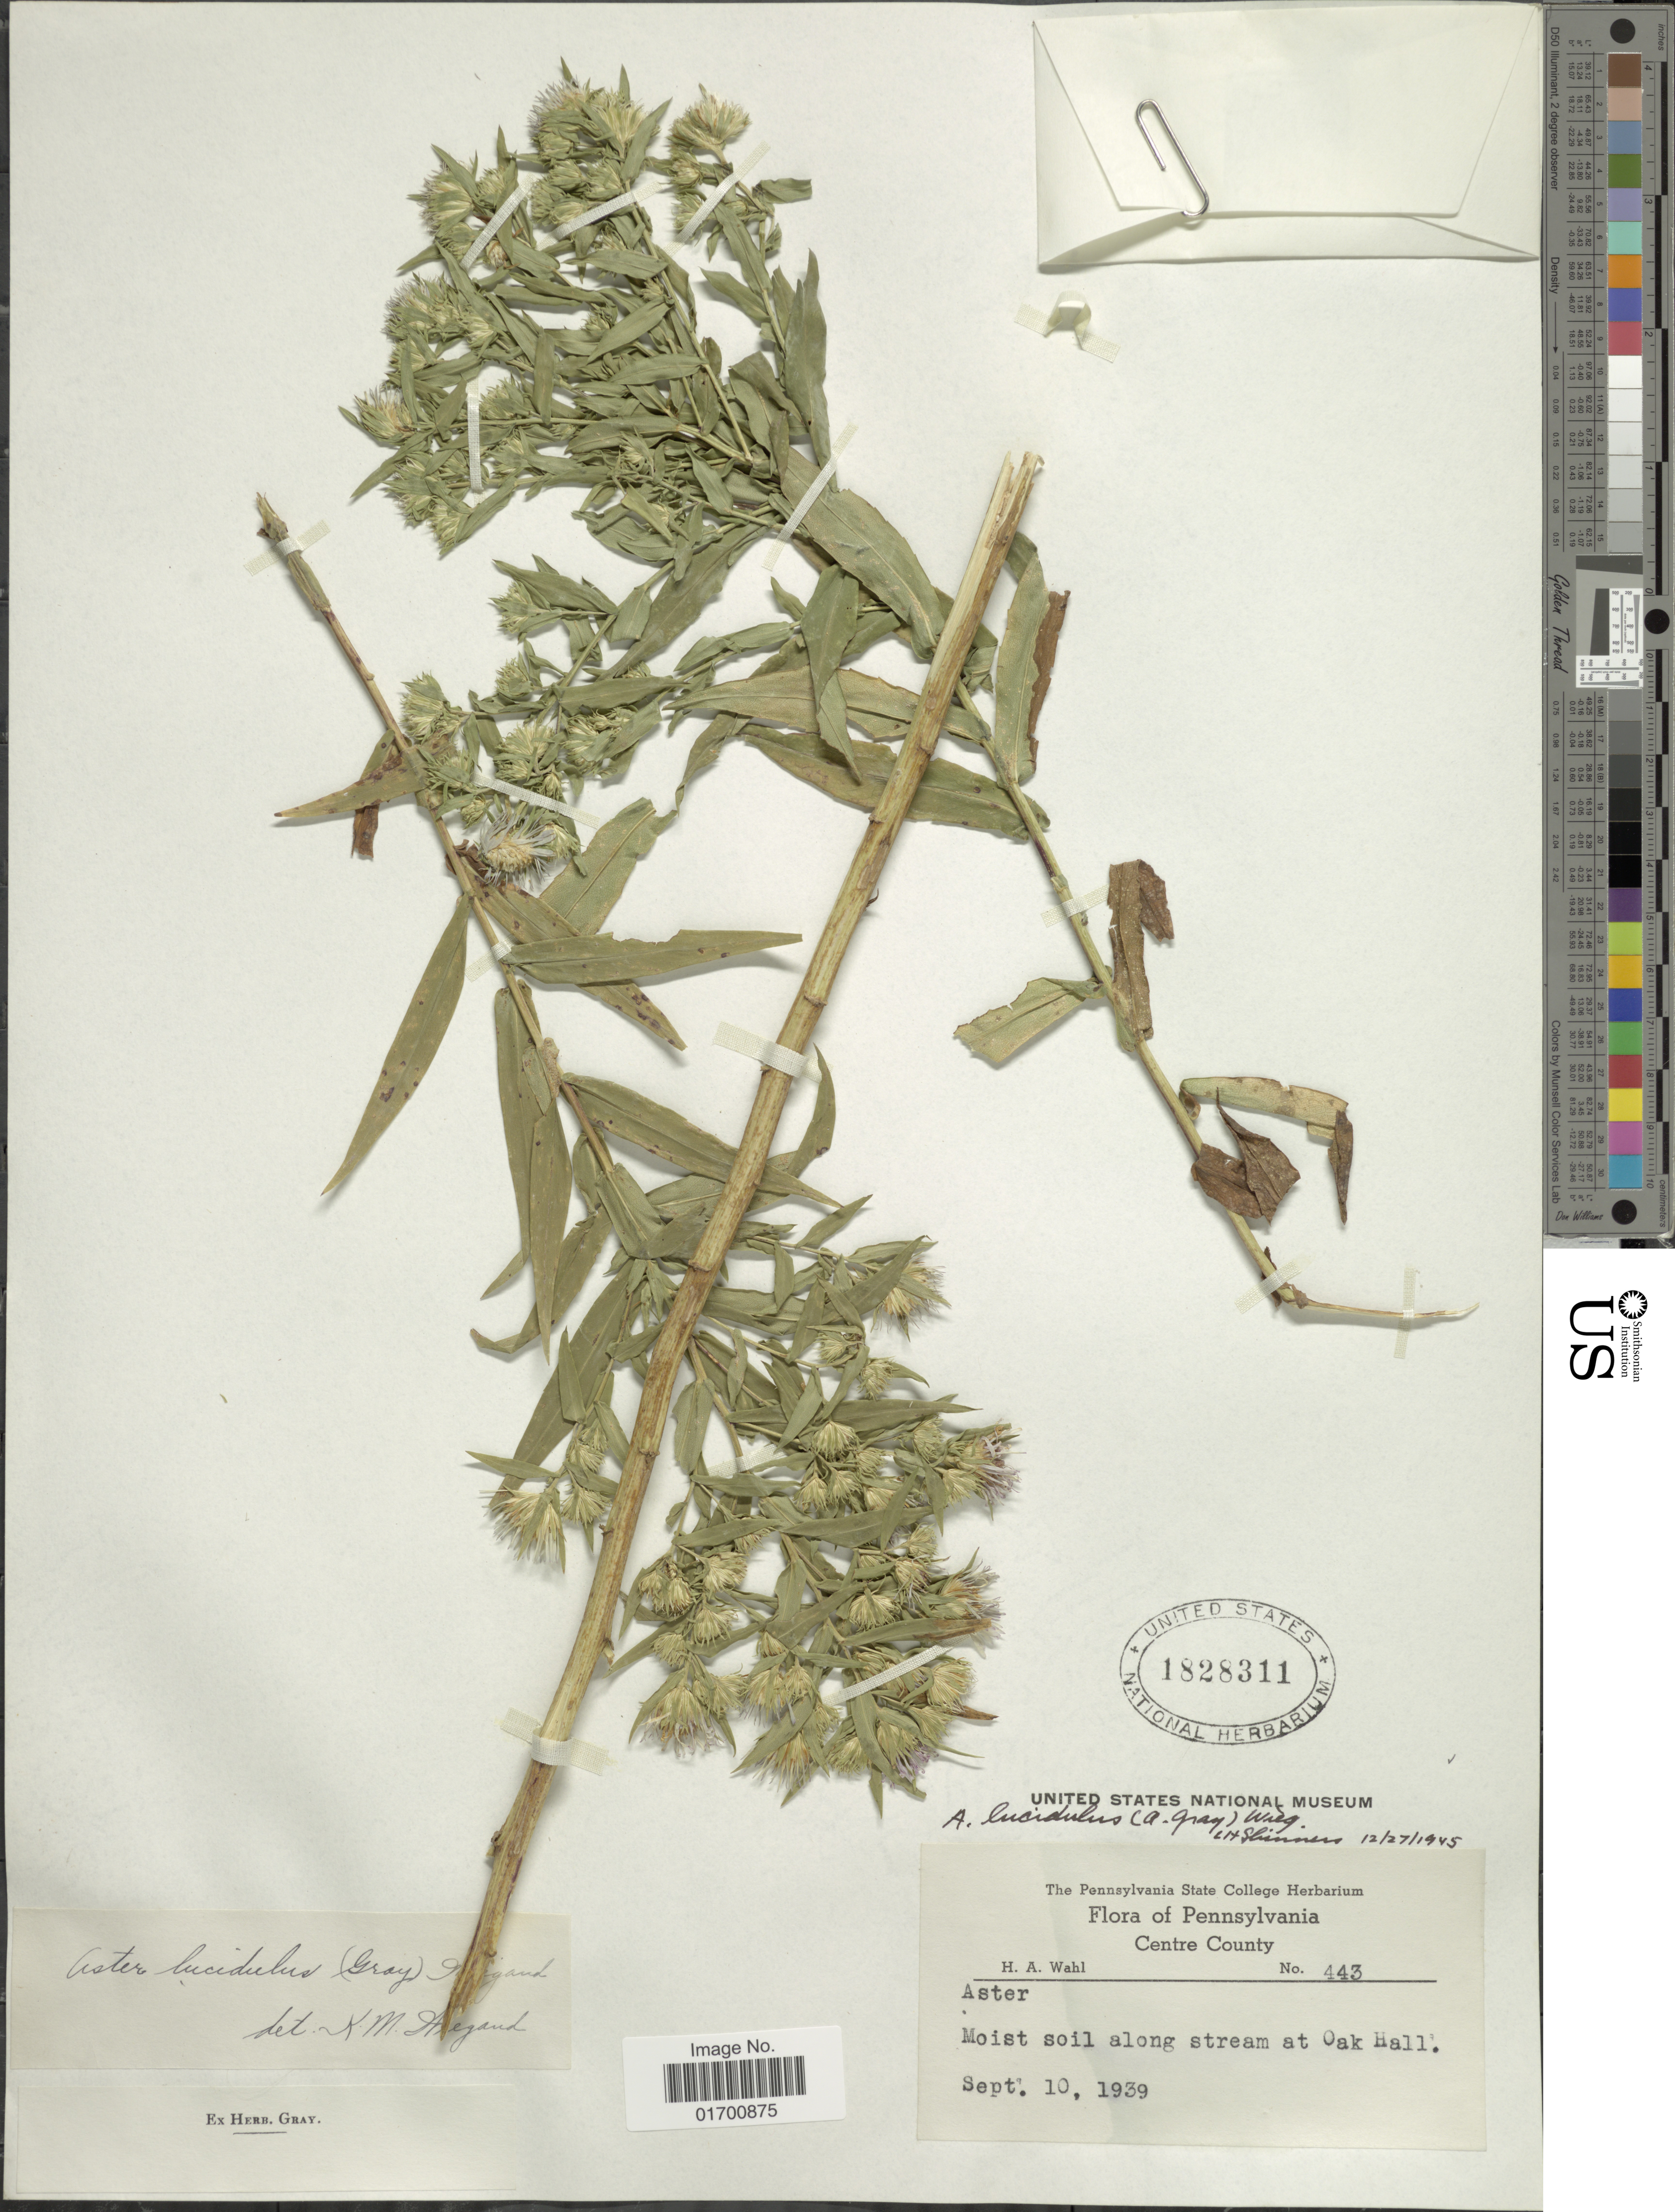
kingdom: Plantae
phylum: Tracheophyta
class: Magnoliopsida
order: Asterales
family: Asteraceae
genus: Symphyotrichum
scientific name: Symphyotrichum firmum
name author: (Nees) G.L. Nesom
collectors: H. A. Wahl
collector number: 443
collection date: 1939-09-10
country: United States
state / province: Pennsylvania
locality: Centre County, Moist soil along stream at Oask Hall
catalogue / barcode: US 1828311